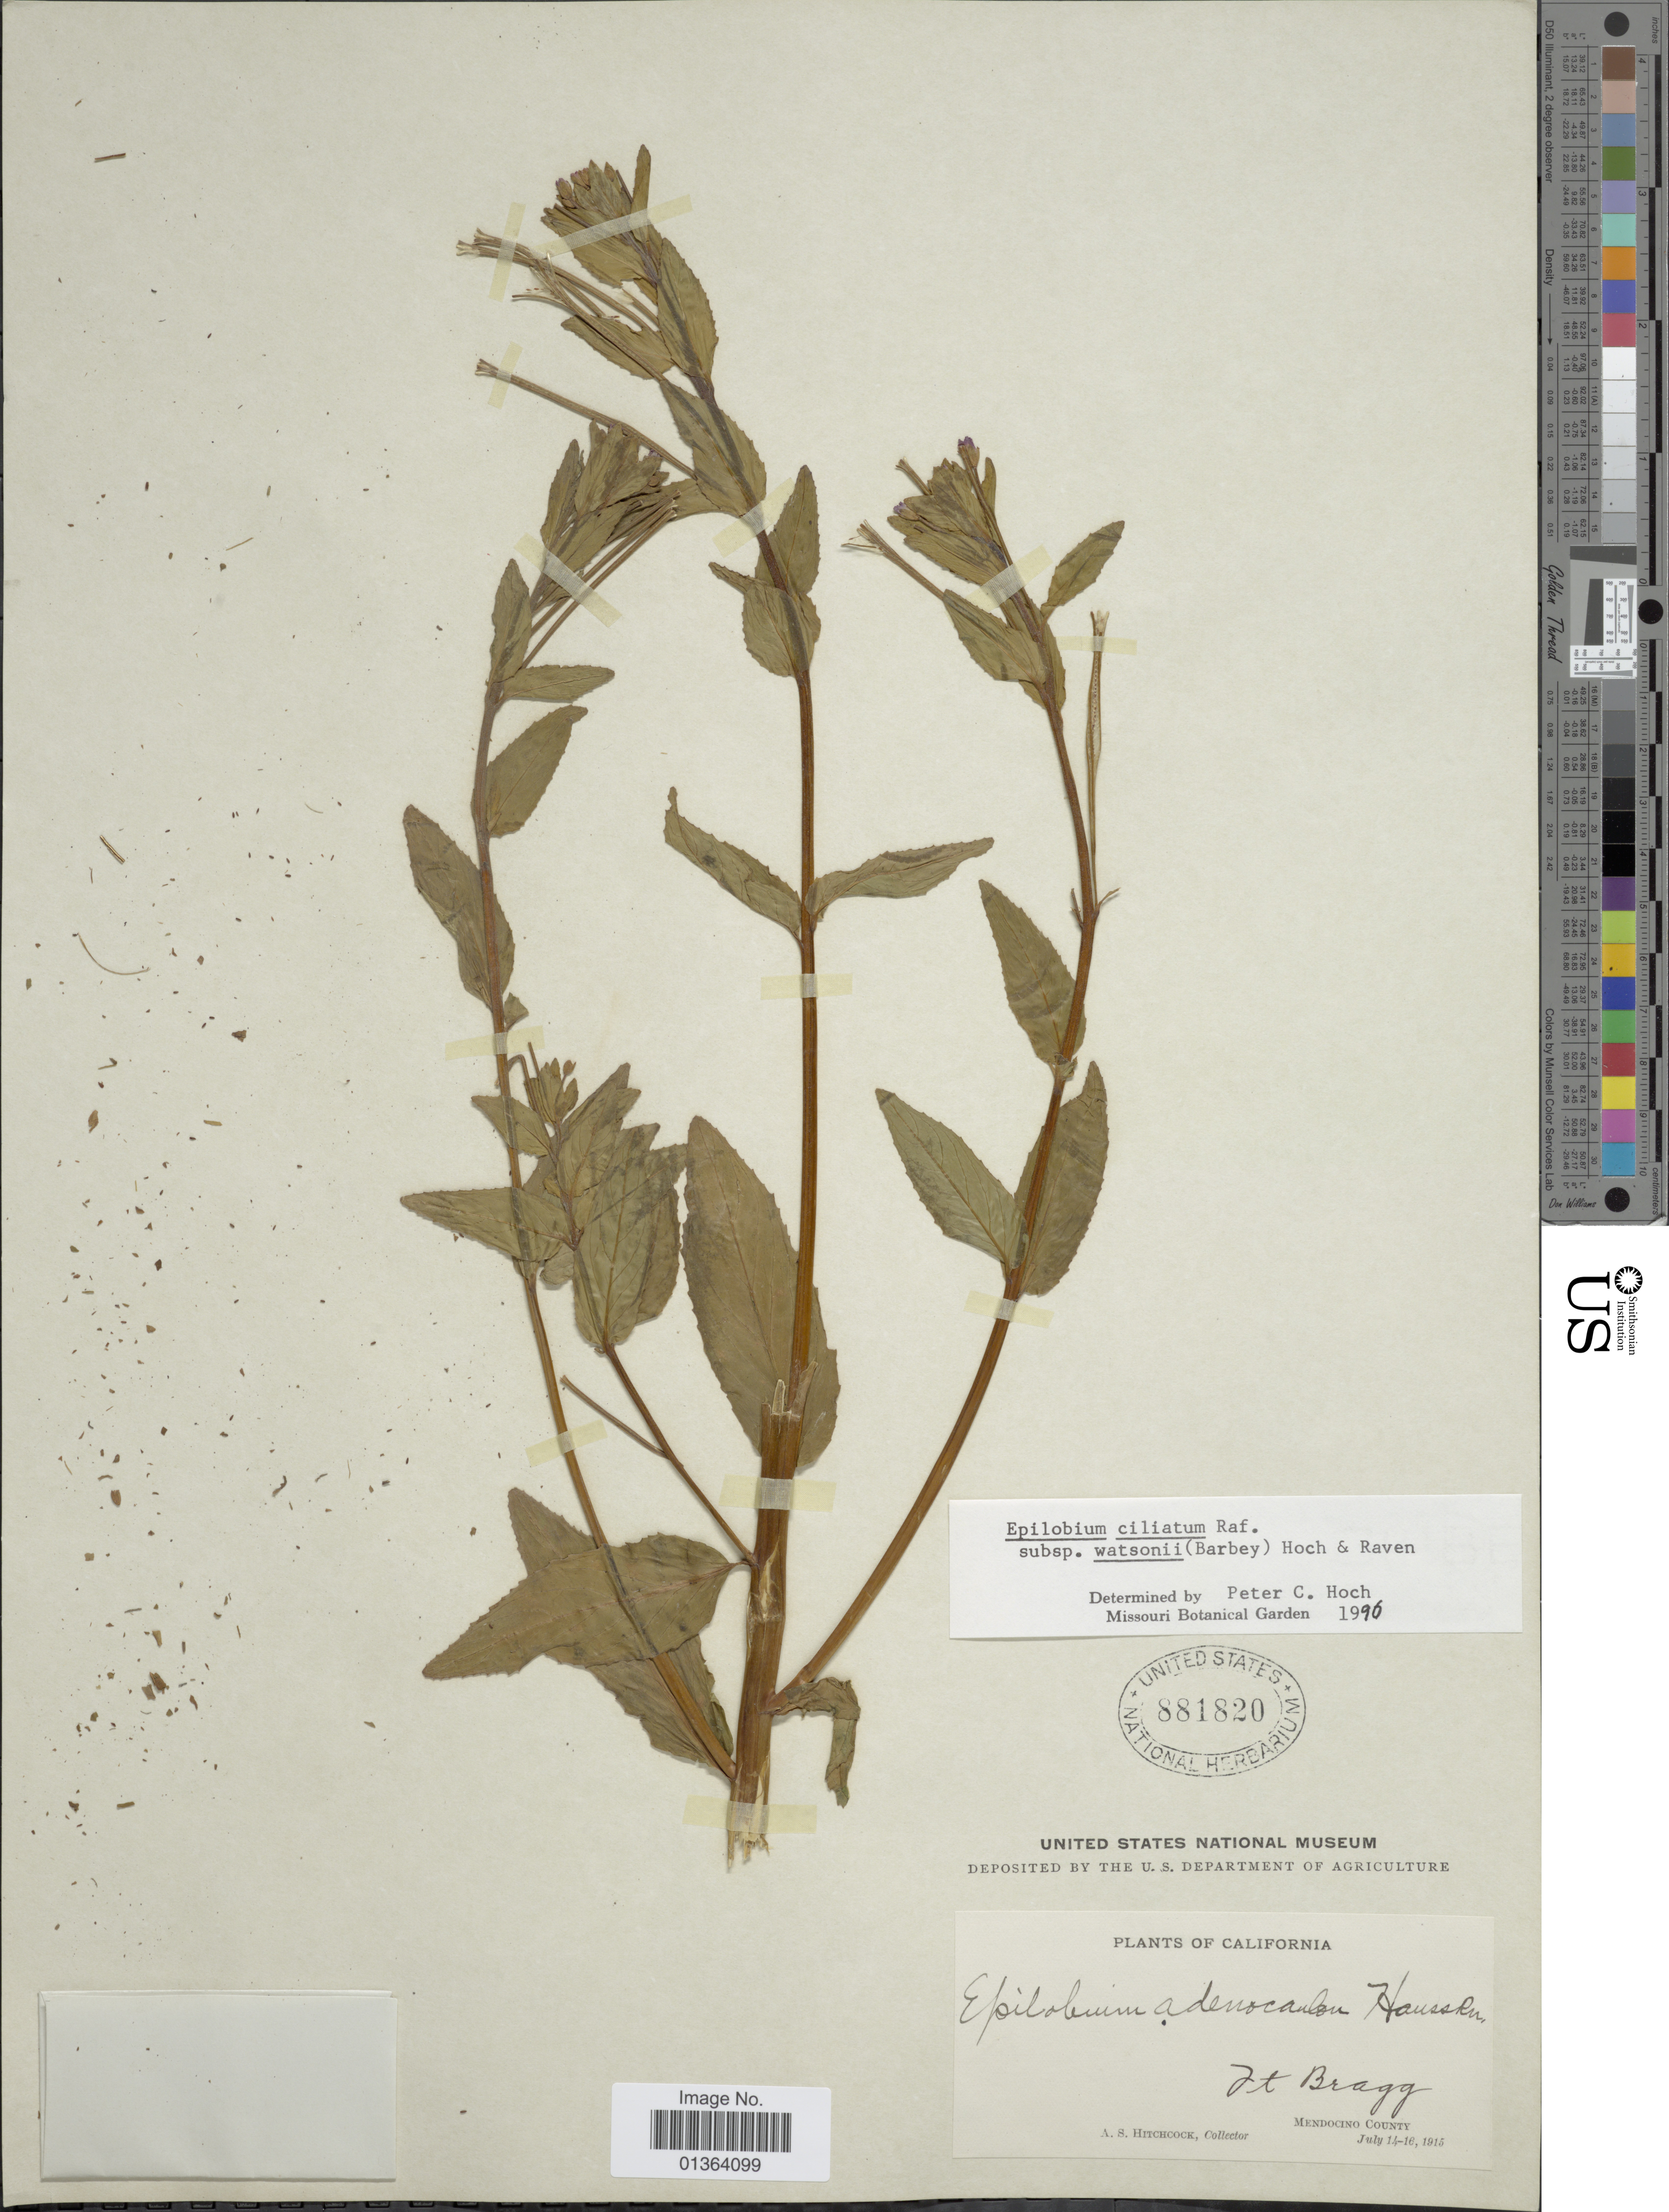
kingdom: Plantae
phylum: Tracheophyta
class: Magnoliopsida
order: Myrtales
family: Onagraceae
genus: Epilobium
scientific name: Epilobium ciliatum subsp. watsonii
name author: (Barbey) Hoch & P.H. Raven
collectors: A. S. Hitchcock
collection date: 1915-07-14/1915-07-16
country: United States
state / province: California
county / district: Mendocino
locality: Ft. Bragg, Mendocino County.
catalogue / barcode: US 881820